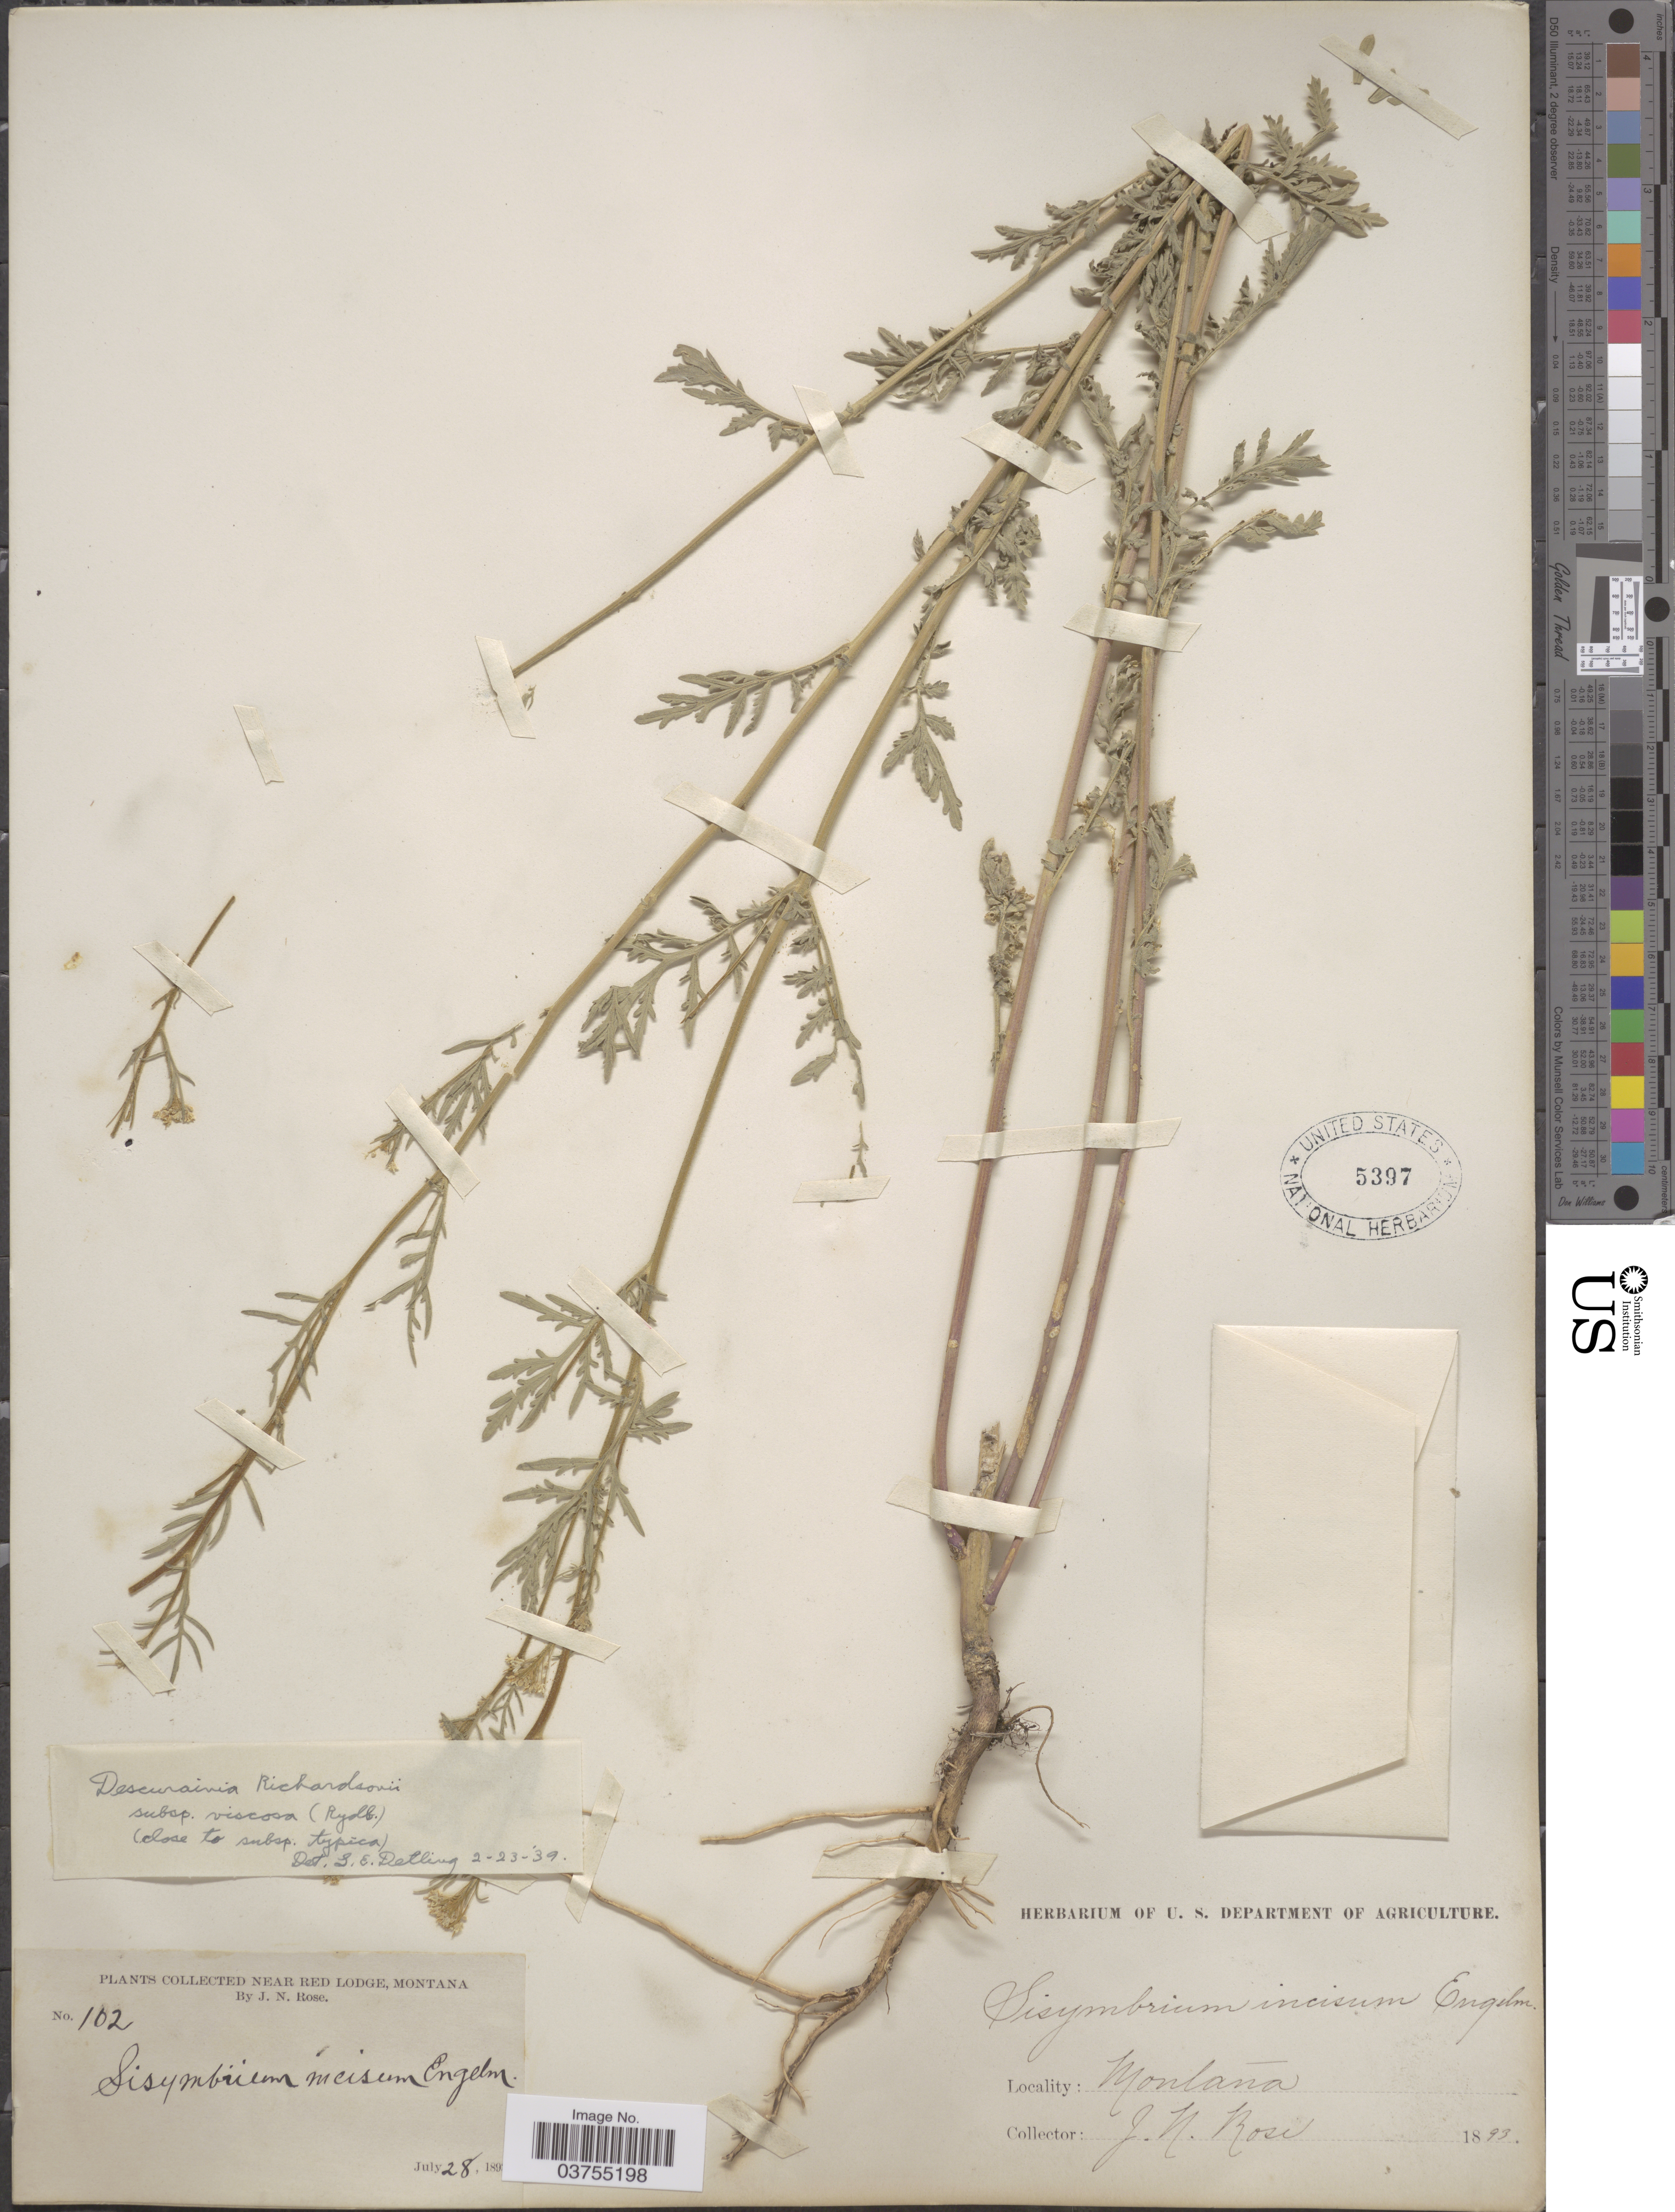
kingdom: Plantae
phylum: Tracheophyta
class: Magnoliopsida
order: Brassicales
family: Brassicaceae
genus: Descurainia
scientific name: Descurainia richardsonii subsp. viscosa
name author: (Rydb.) Detling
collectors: J. N. Rose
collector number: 102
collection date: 1893-07-28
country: United States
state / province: Montana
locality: Near Red Lodge.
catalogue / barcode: US 5397